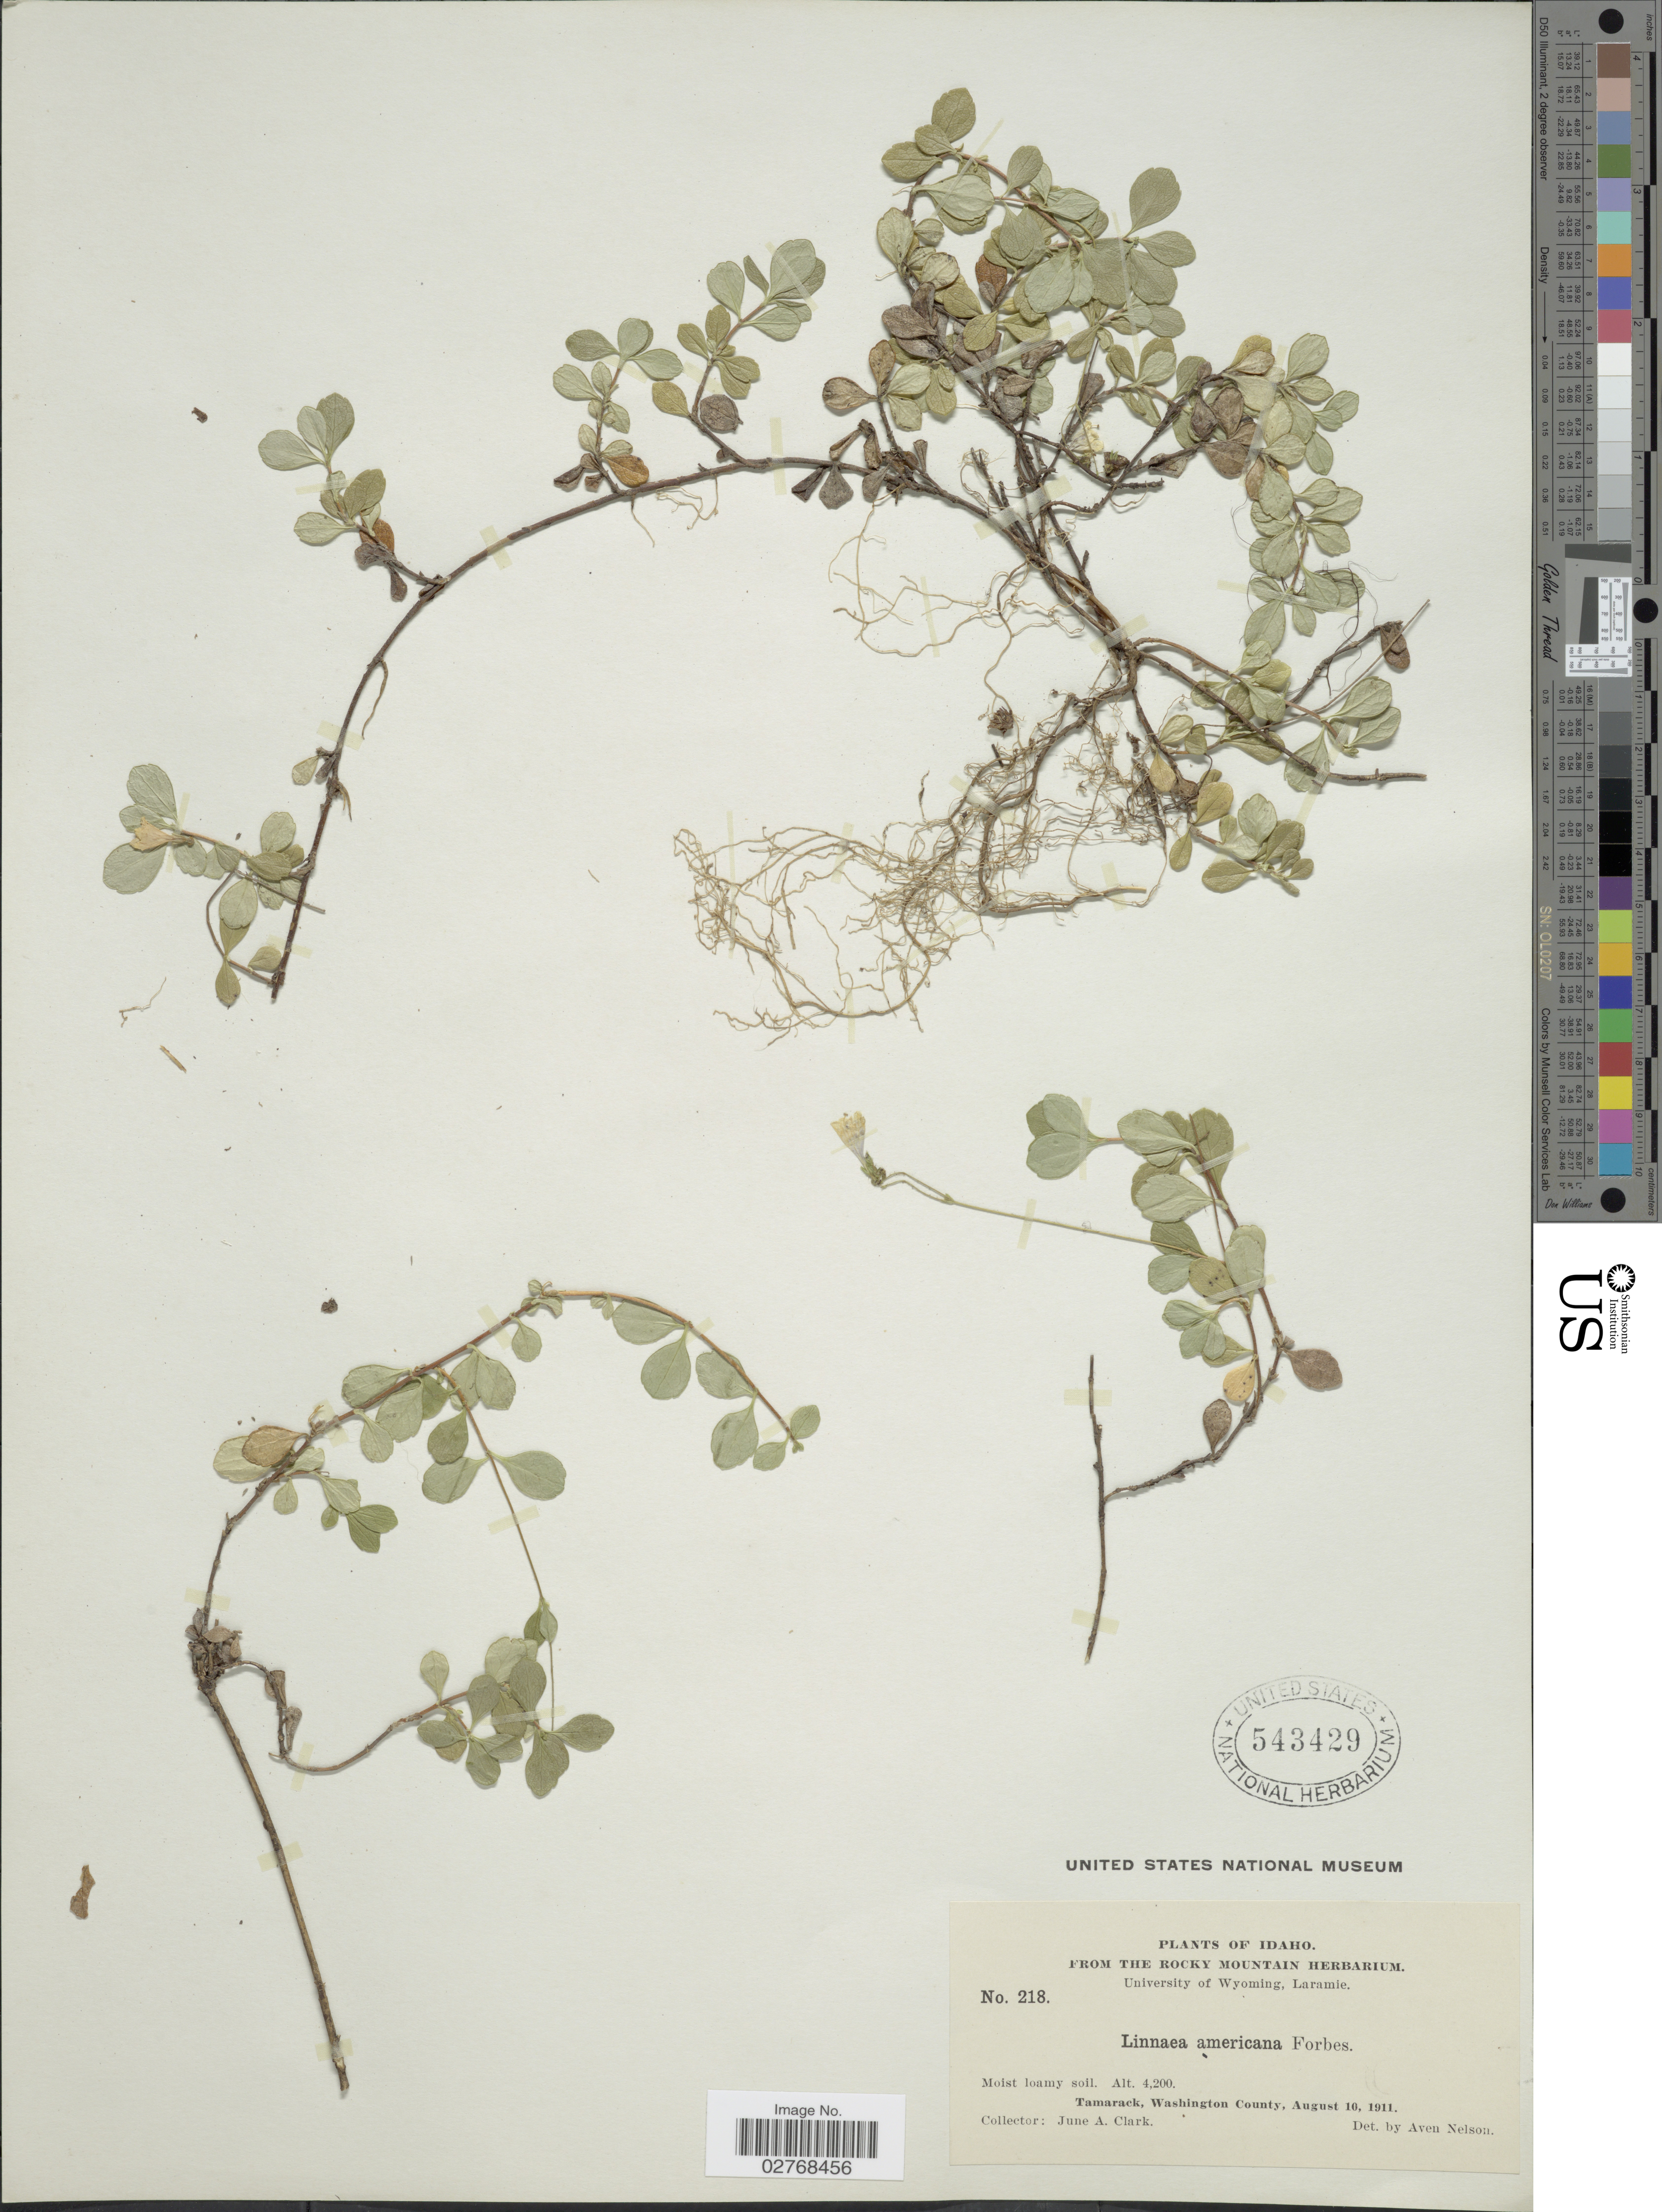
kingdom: Plantae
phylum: Tracheophyta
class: Magnoliopsida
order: Dipsacales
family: Caprifoliaceae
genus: Linnaea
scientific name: Linnaea borealis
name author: L.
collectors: J. A. Clark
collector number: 218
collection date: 1911-08-10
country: United States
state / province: Idaho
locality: Tamarack, Washington County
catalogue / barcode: US 543429